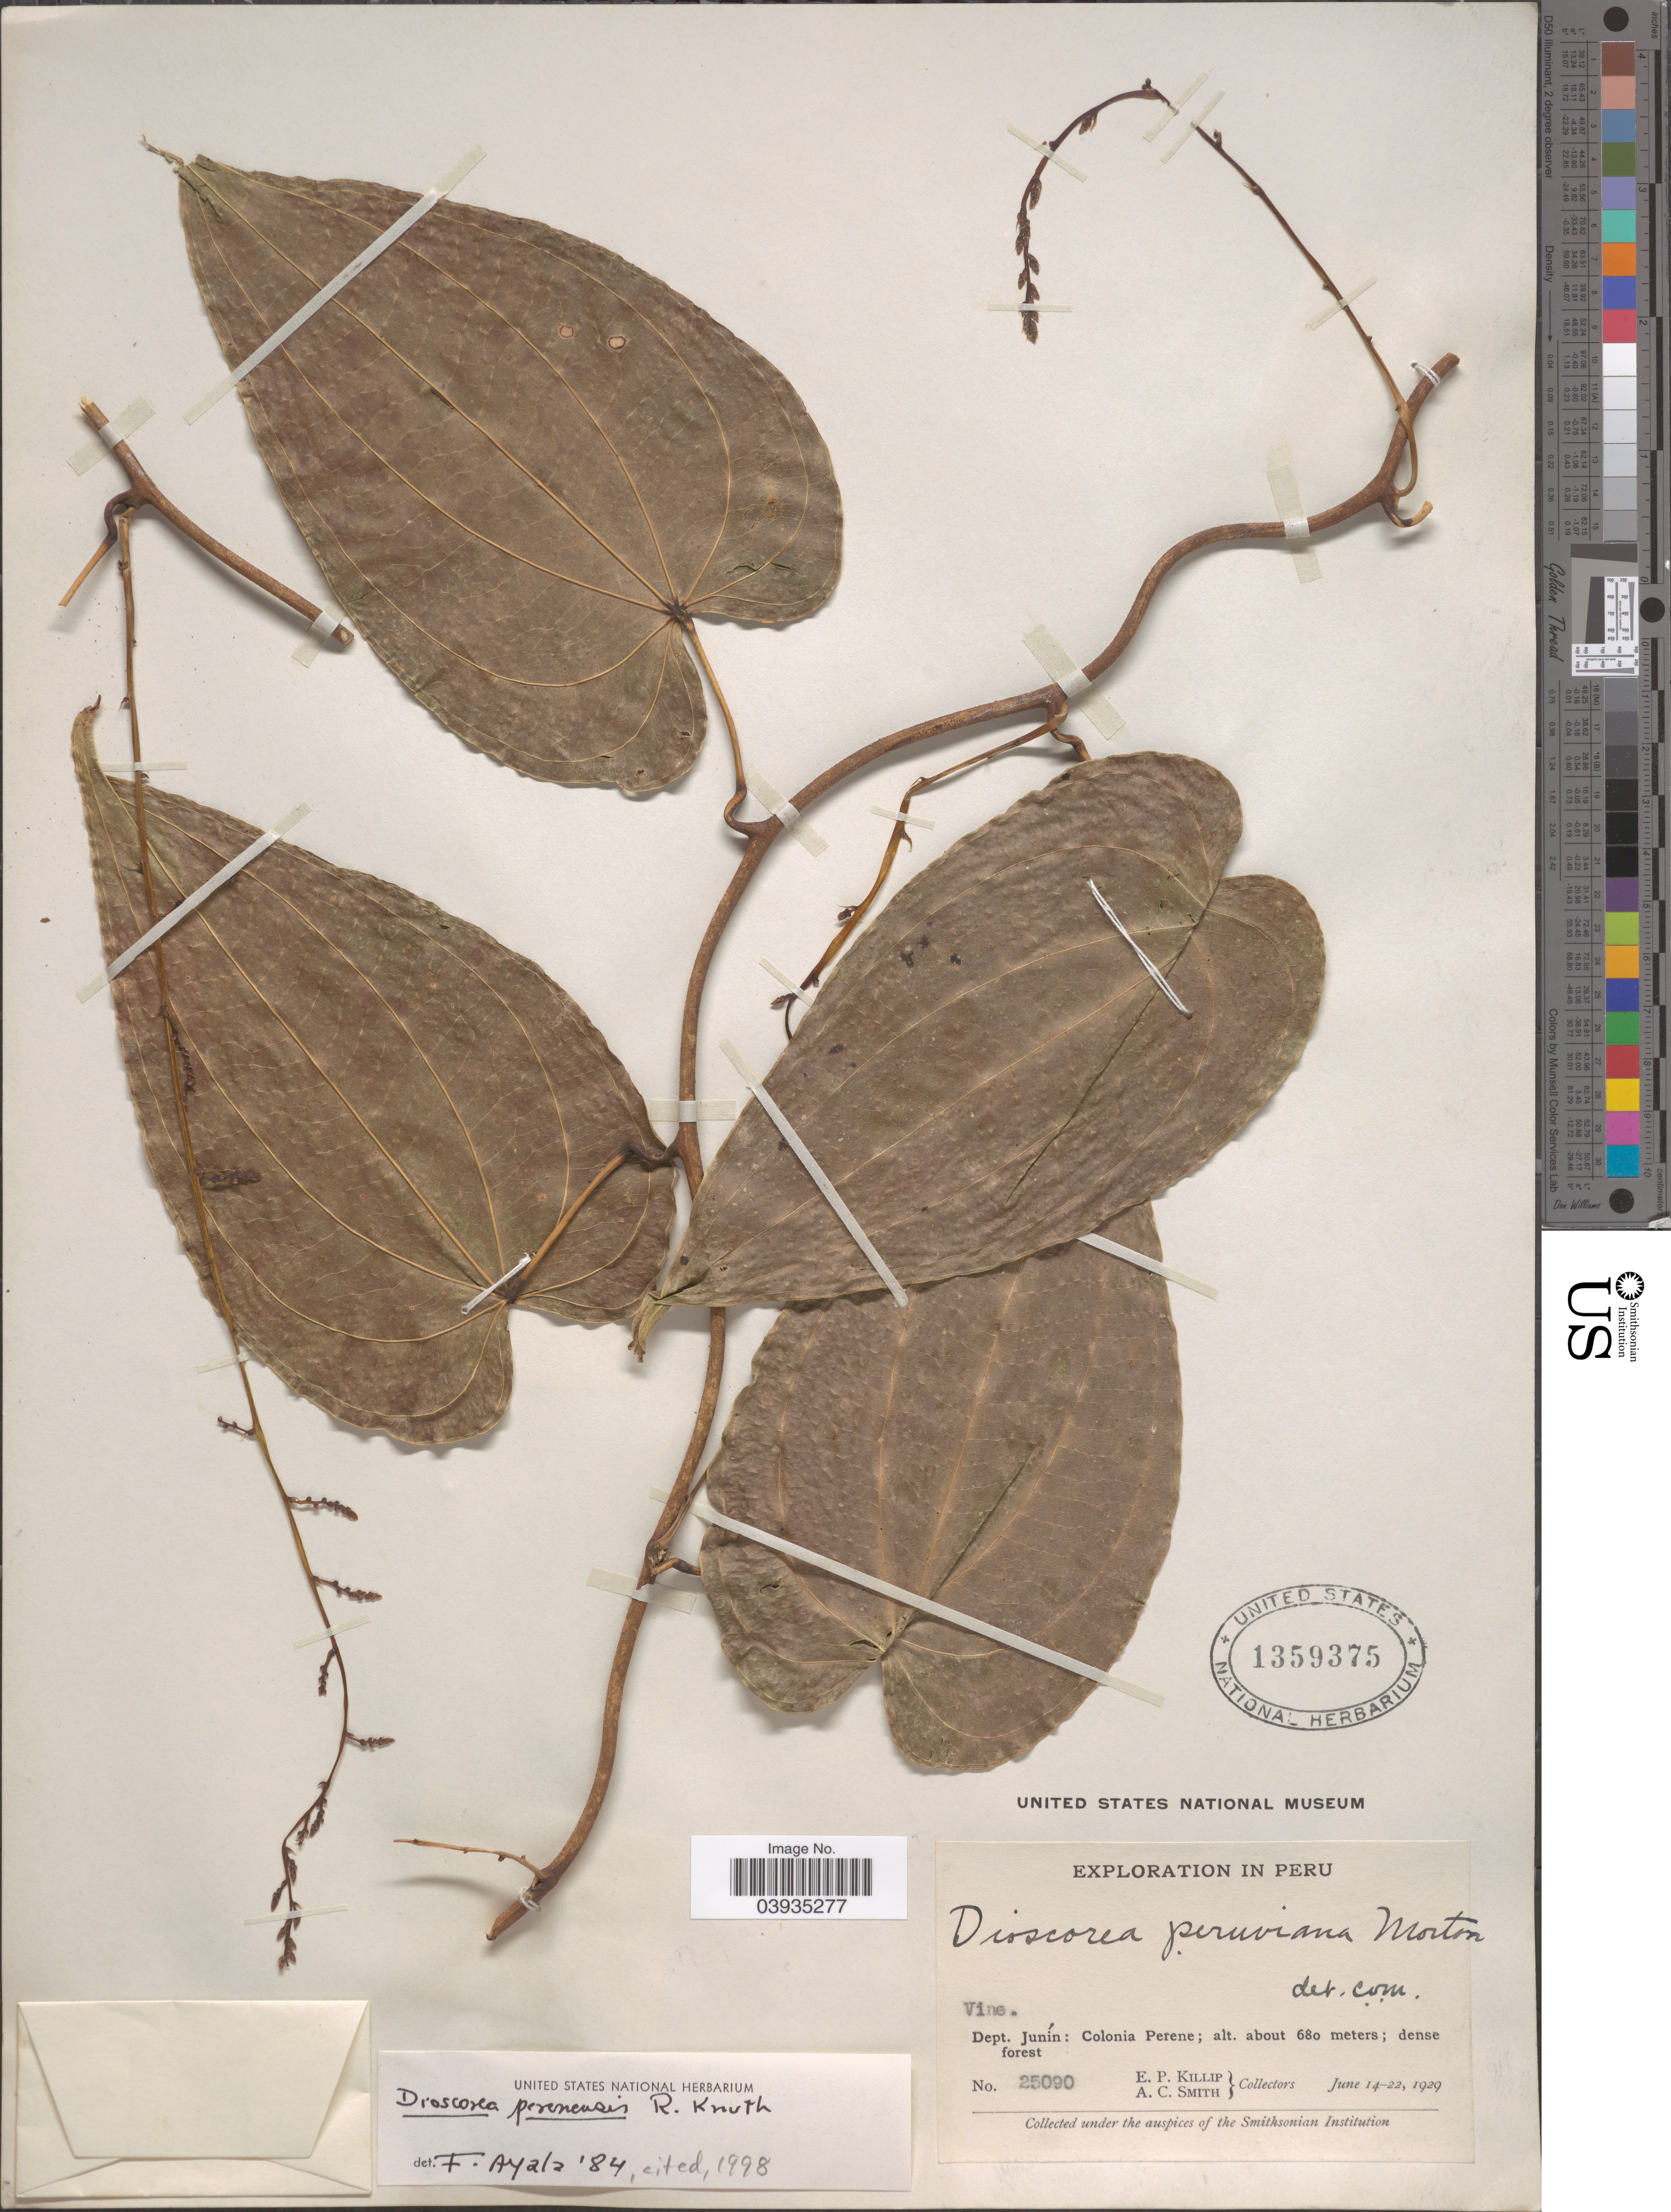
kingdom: Plantae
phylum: Tracheophyta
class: Liliopsida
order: Dioscoreales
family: Dioscoreaceae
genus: Dioscorea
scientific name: Dioscorea perenensis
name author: R. Knuth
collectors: E. P. Killip & A. C. Smith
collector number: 25090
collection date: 1929-06-14/1929-06-22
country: Peru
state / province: Junín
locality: Dept. Junín: Colonia Perene.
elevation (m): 680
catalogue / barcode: US 1359375